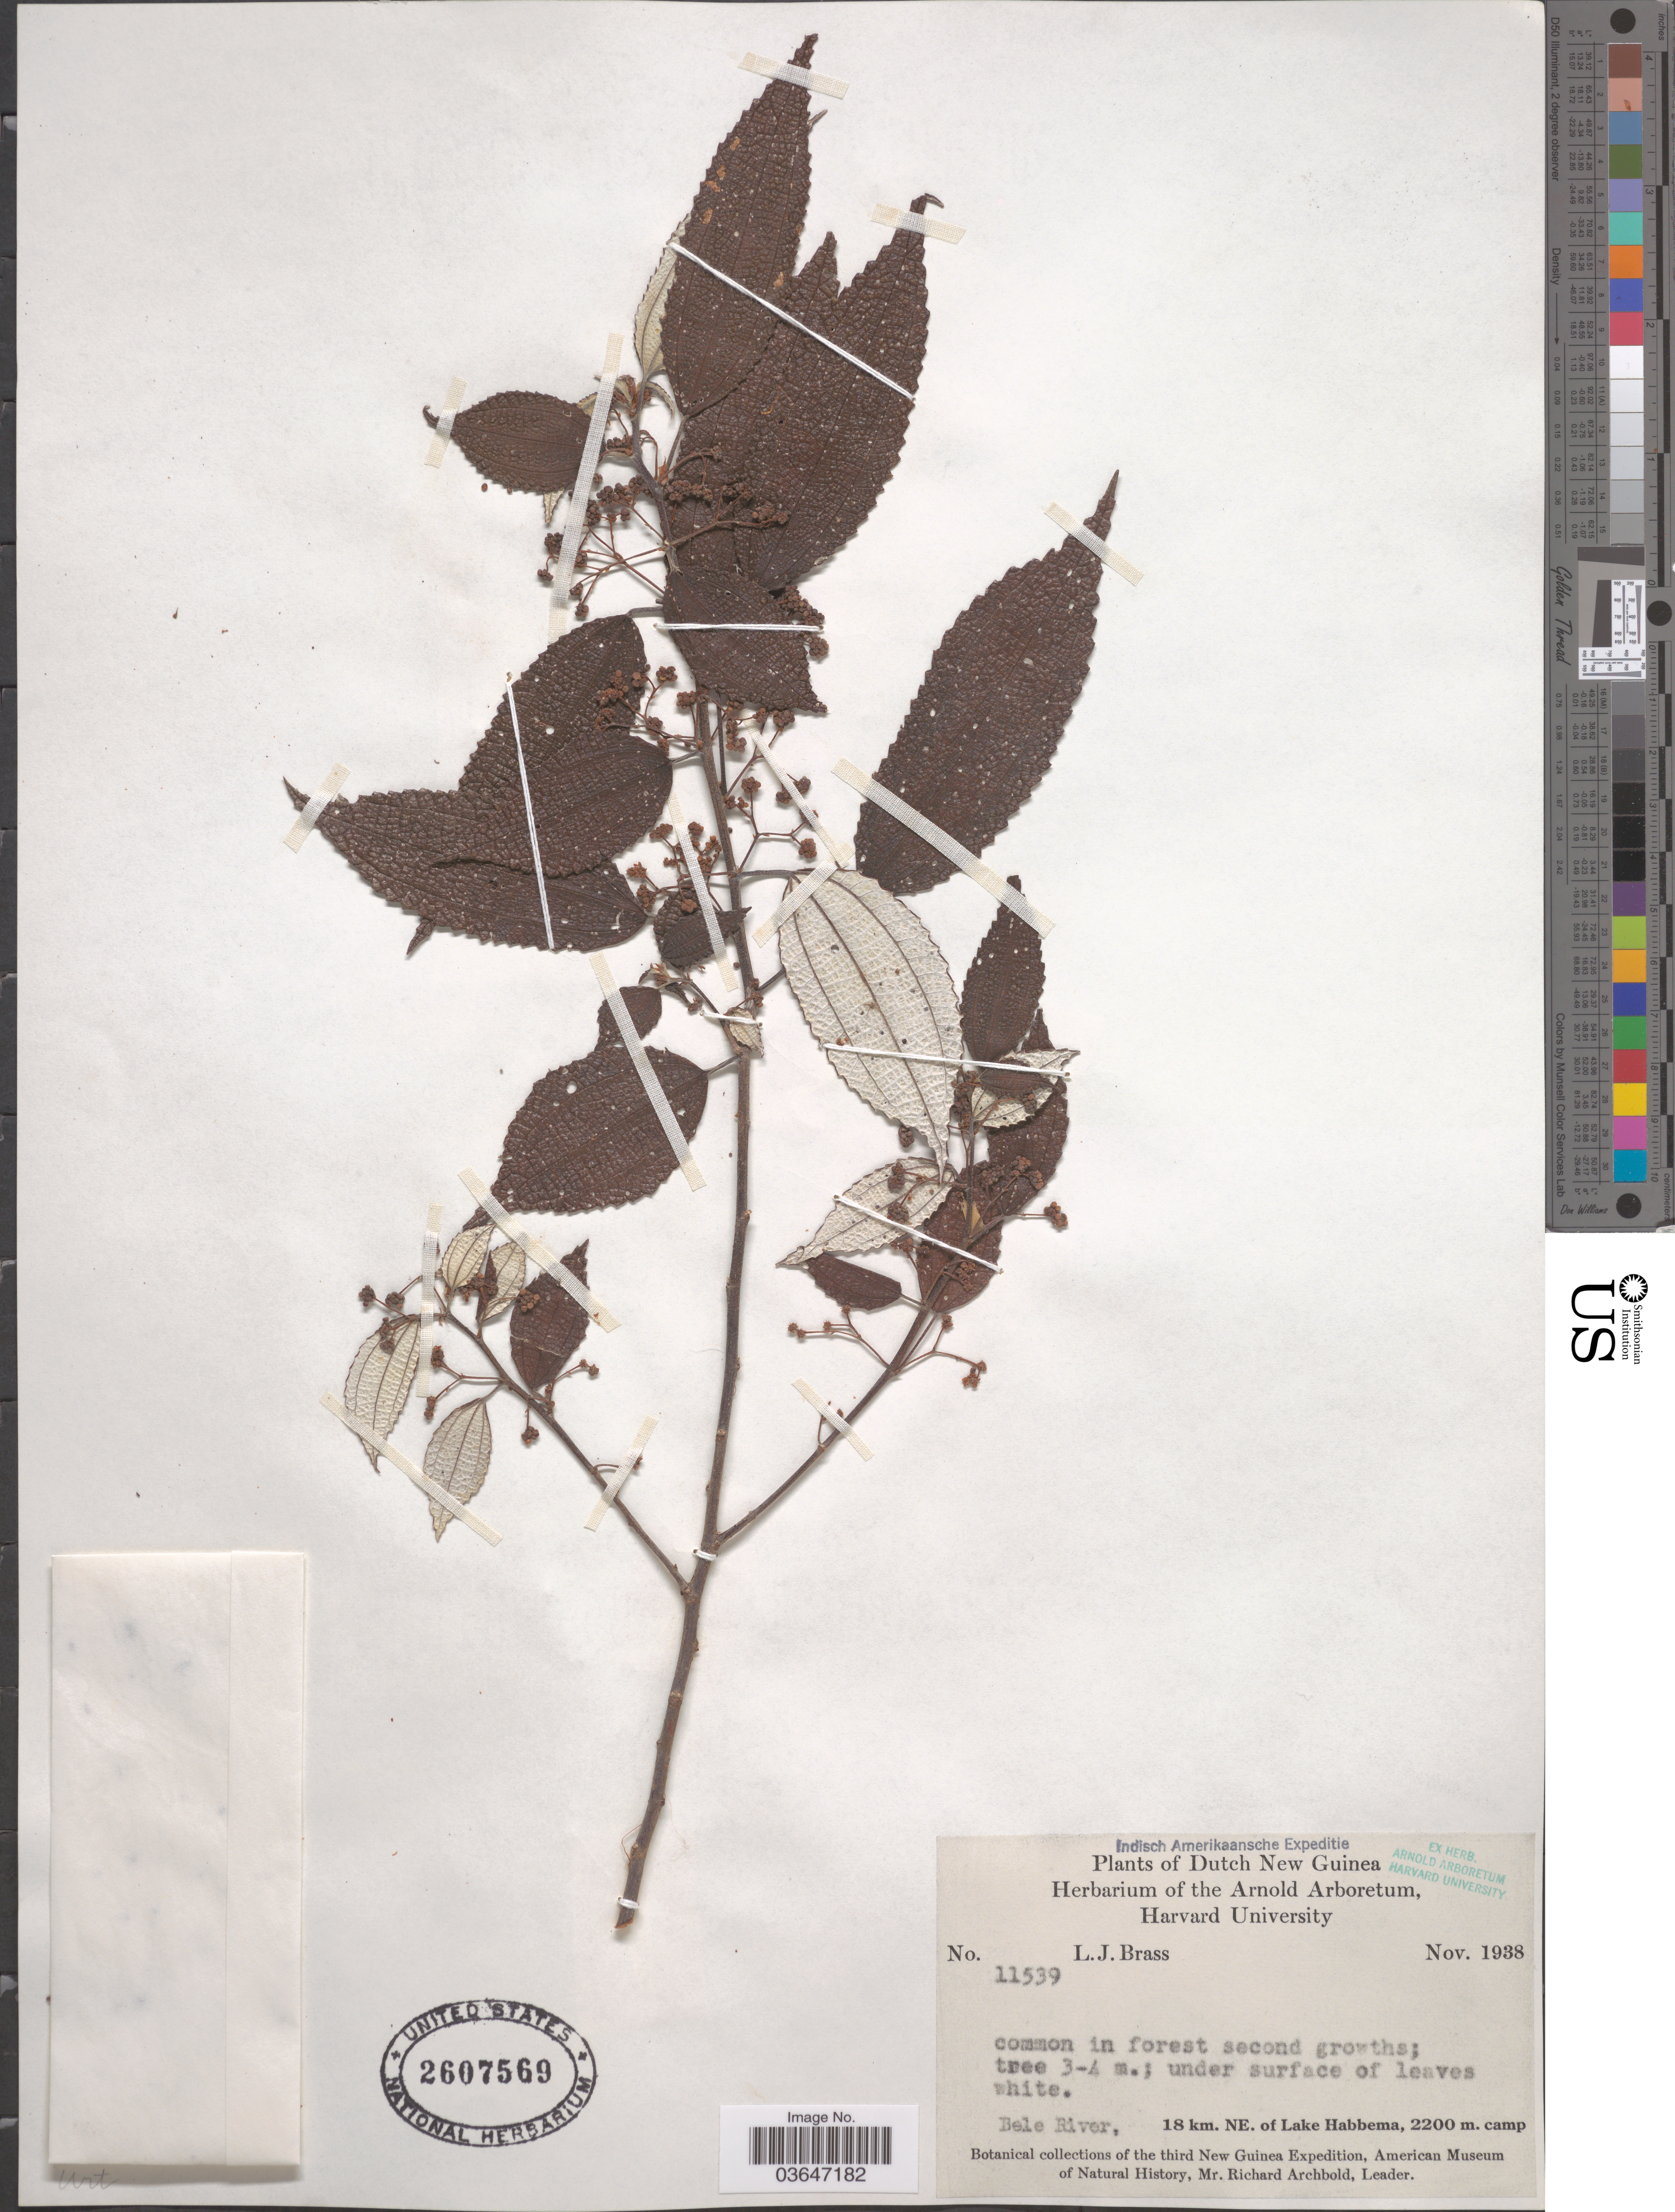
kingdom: Plantae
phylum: Tracheophyta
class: Magnoliopsida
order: Proteales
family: Proteaceae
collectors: L. J. Brass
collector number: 11539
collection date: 1938-11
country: Indonesia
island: New Guinea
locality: Dutch New Guinea. Bele River, 18 km. NE. of Lake Habbema.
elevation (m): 2200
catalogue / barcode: US 2607569